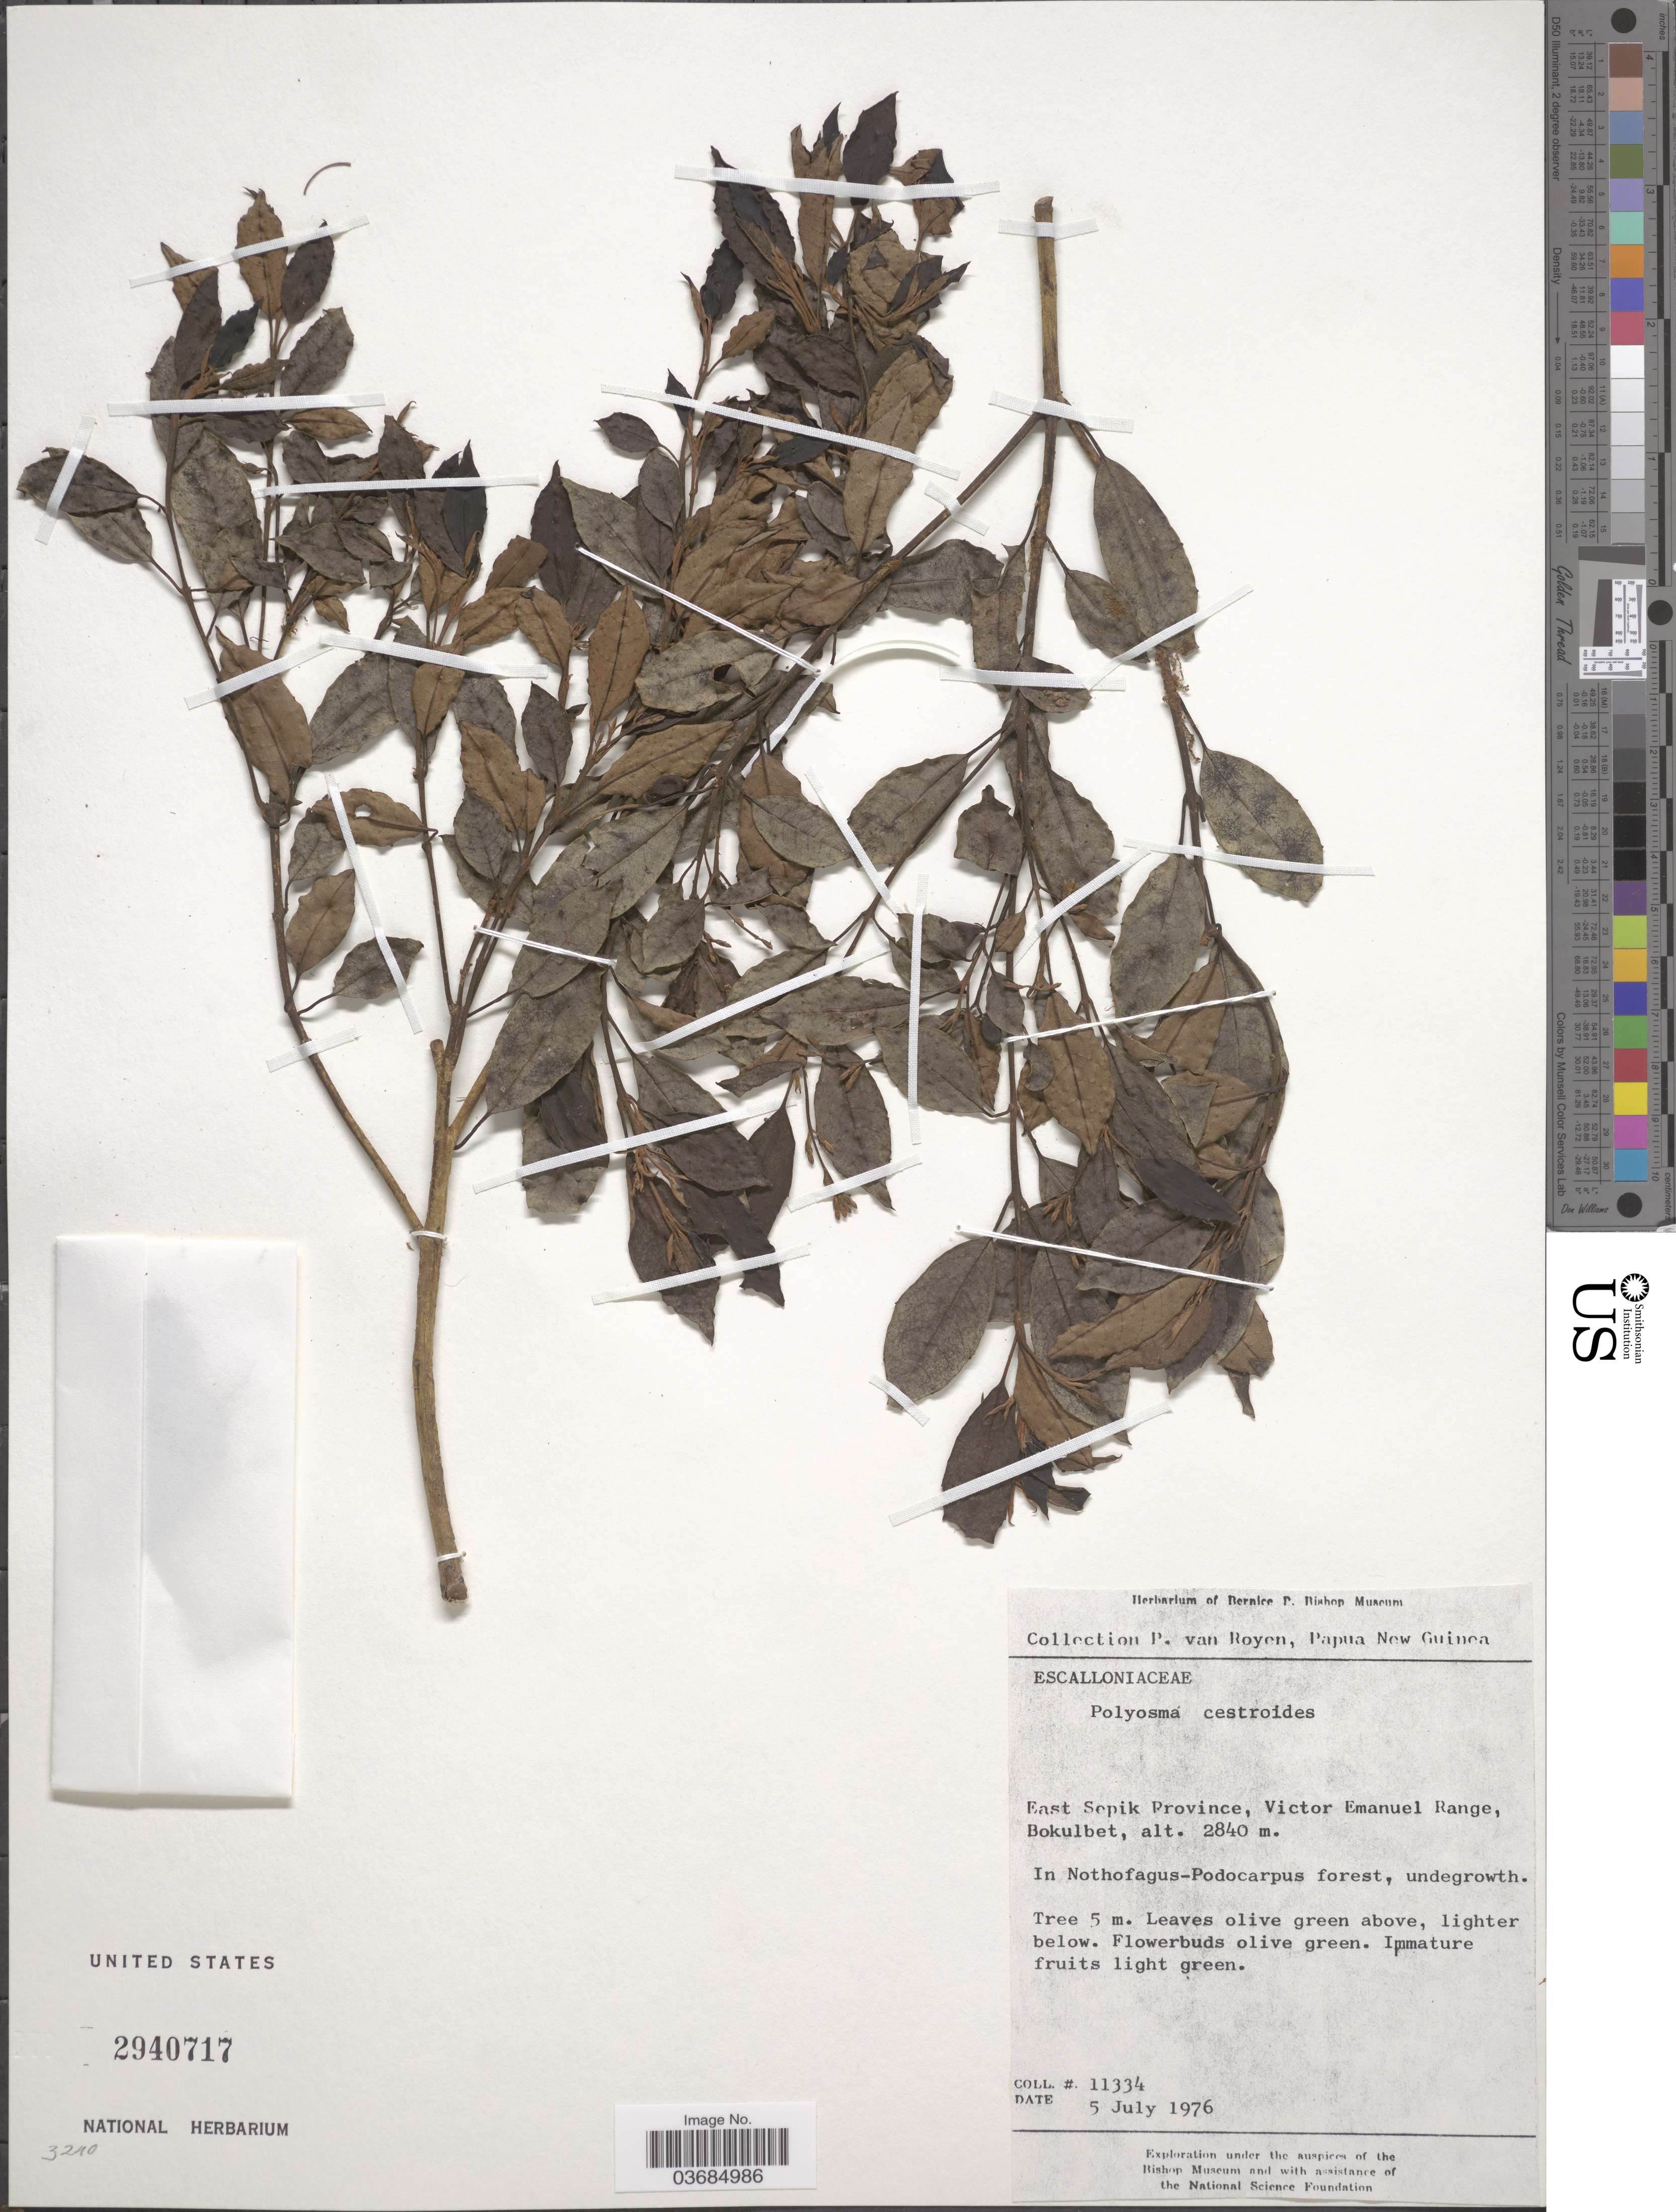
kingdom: Plantae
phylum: Tracheophyta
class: Magnoliopsida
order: Escalloniales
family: Escalloniaceae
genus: Polyosma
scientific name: Polyosma cestroides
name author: Schltr.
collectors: P. van Royen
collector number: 11334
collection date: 1976-07-05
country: Papua New Guinea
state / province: East Sepik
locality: Victor Emanuel Range, Bokulbet.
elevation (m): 2840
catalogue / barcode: US 2940717